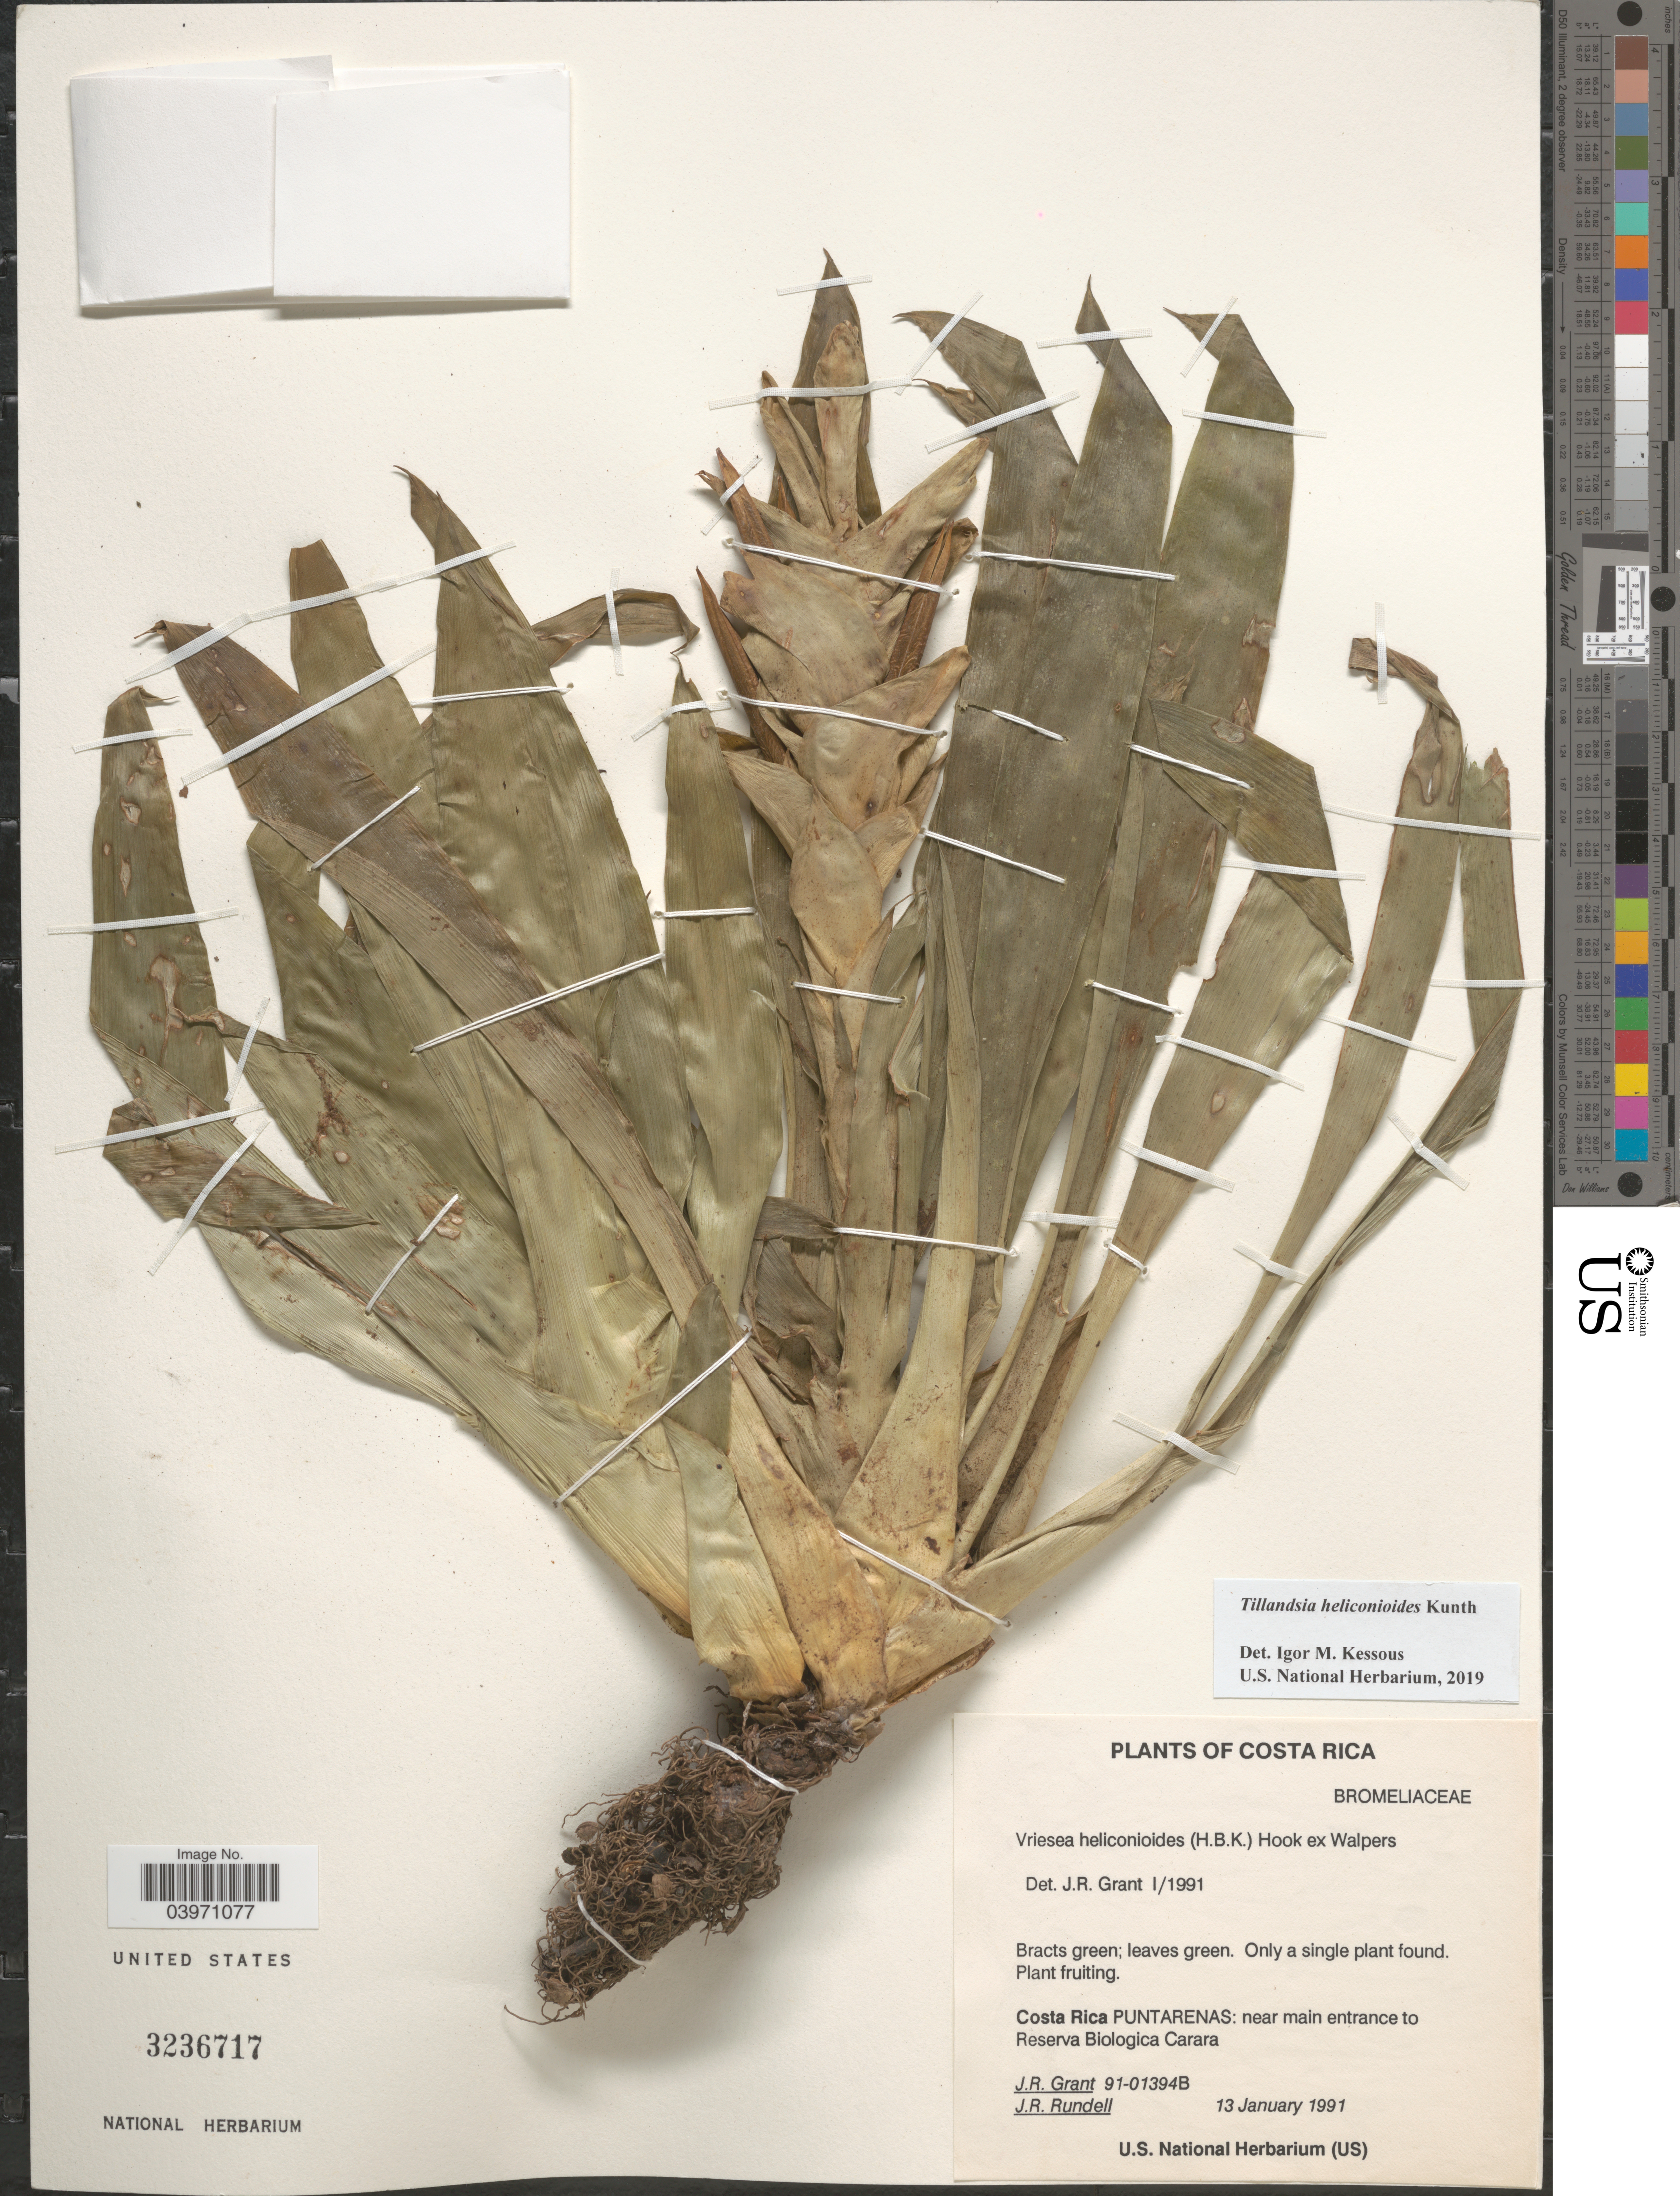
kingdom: Plantae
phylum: Tracheophyta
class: Liliopsida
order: Poales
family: Bromeliaceae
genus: Tillandsia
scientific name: Tillandsia heliconioides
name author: Kunth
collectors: J. Grant & J. R. Rundell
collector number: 91-01394B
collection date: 1991-01-13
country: Costa Rica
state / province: Puntarenas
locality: Near main entrance to Reserva Biologica Carara.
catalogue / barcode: US 3236717